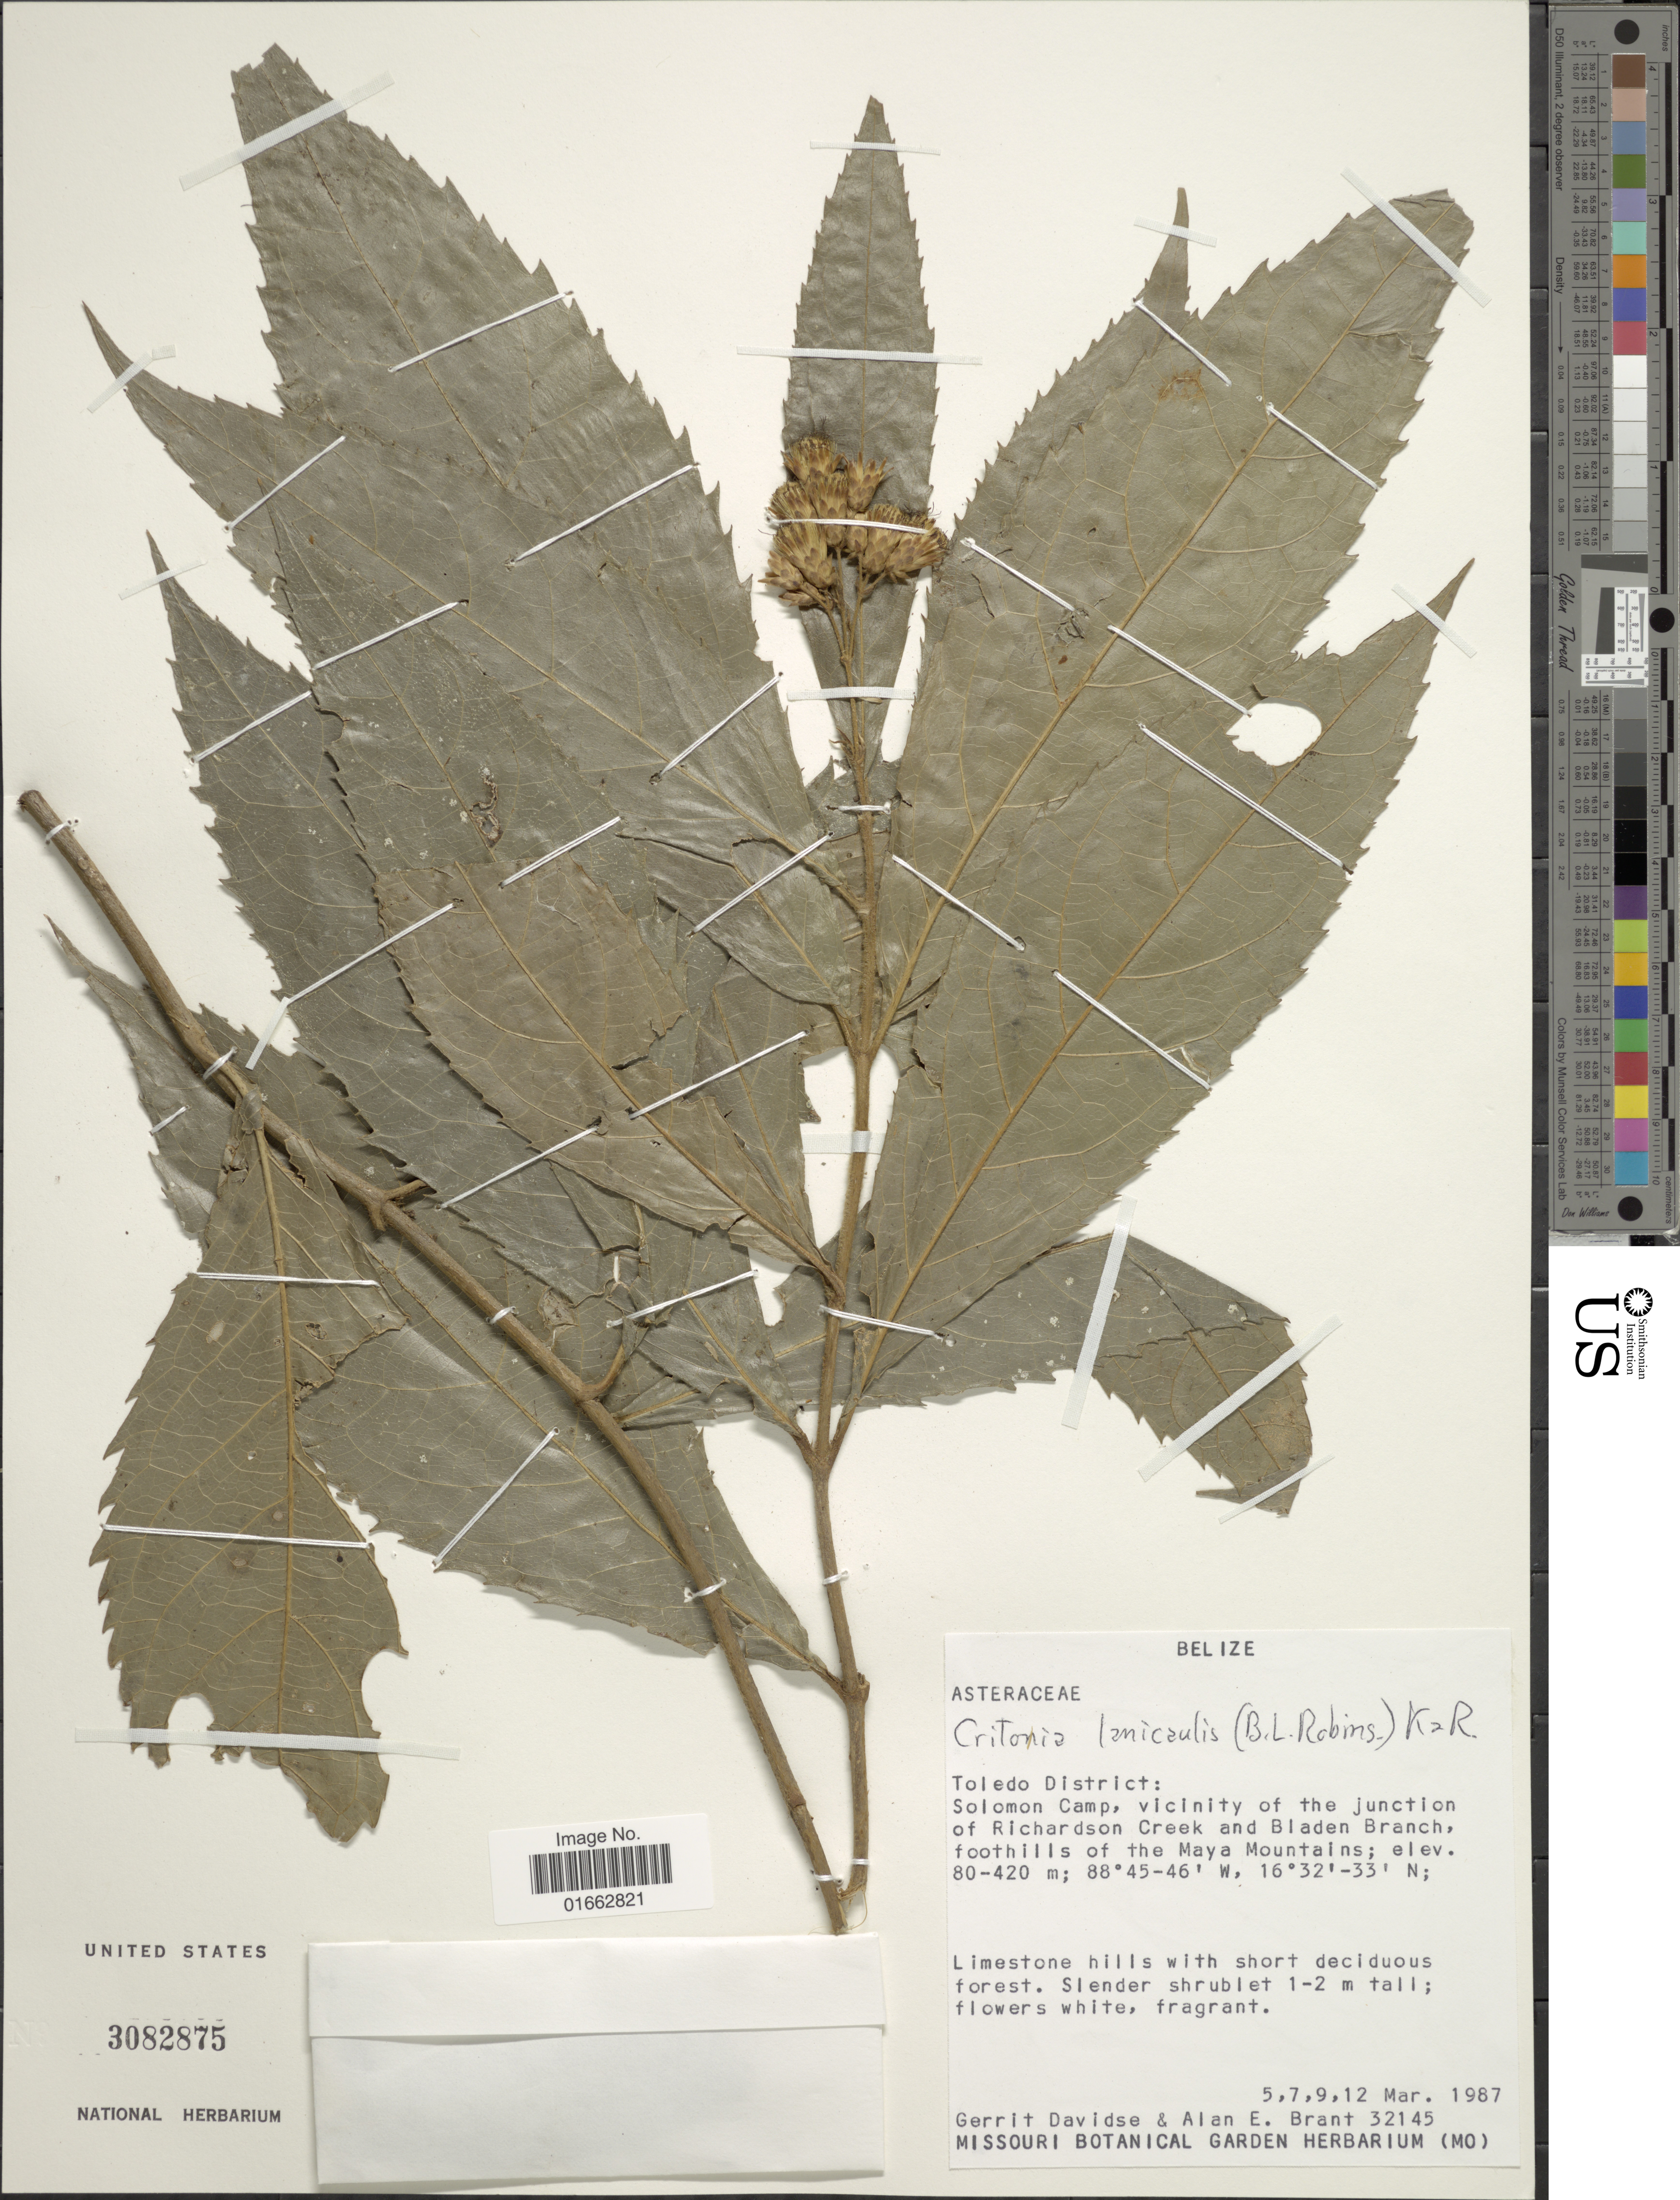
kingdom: Plantae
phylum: Tracheophyta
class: Magnoliopsida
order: Asterales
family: Asteraceae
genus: Critonia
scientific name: Critonia lanicaulis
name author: (B.L. Rob.) R.M. King & H. Rob.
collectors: G. Davidse & A. Brant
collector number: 32145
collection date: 1987-03-05/1987-03-12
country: Belize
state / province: Toledo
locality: Solomon Camp, vicinity of the junction of Richardson Creek and Bladen Branch, foothills of the Maya Mountains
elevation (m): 80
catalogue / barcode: US 3082875